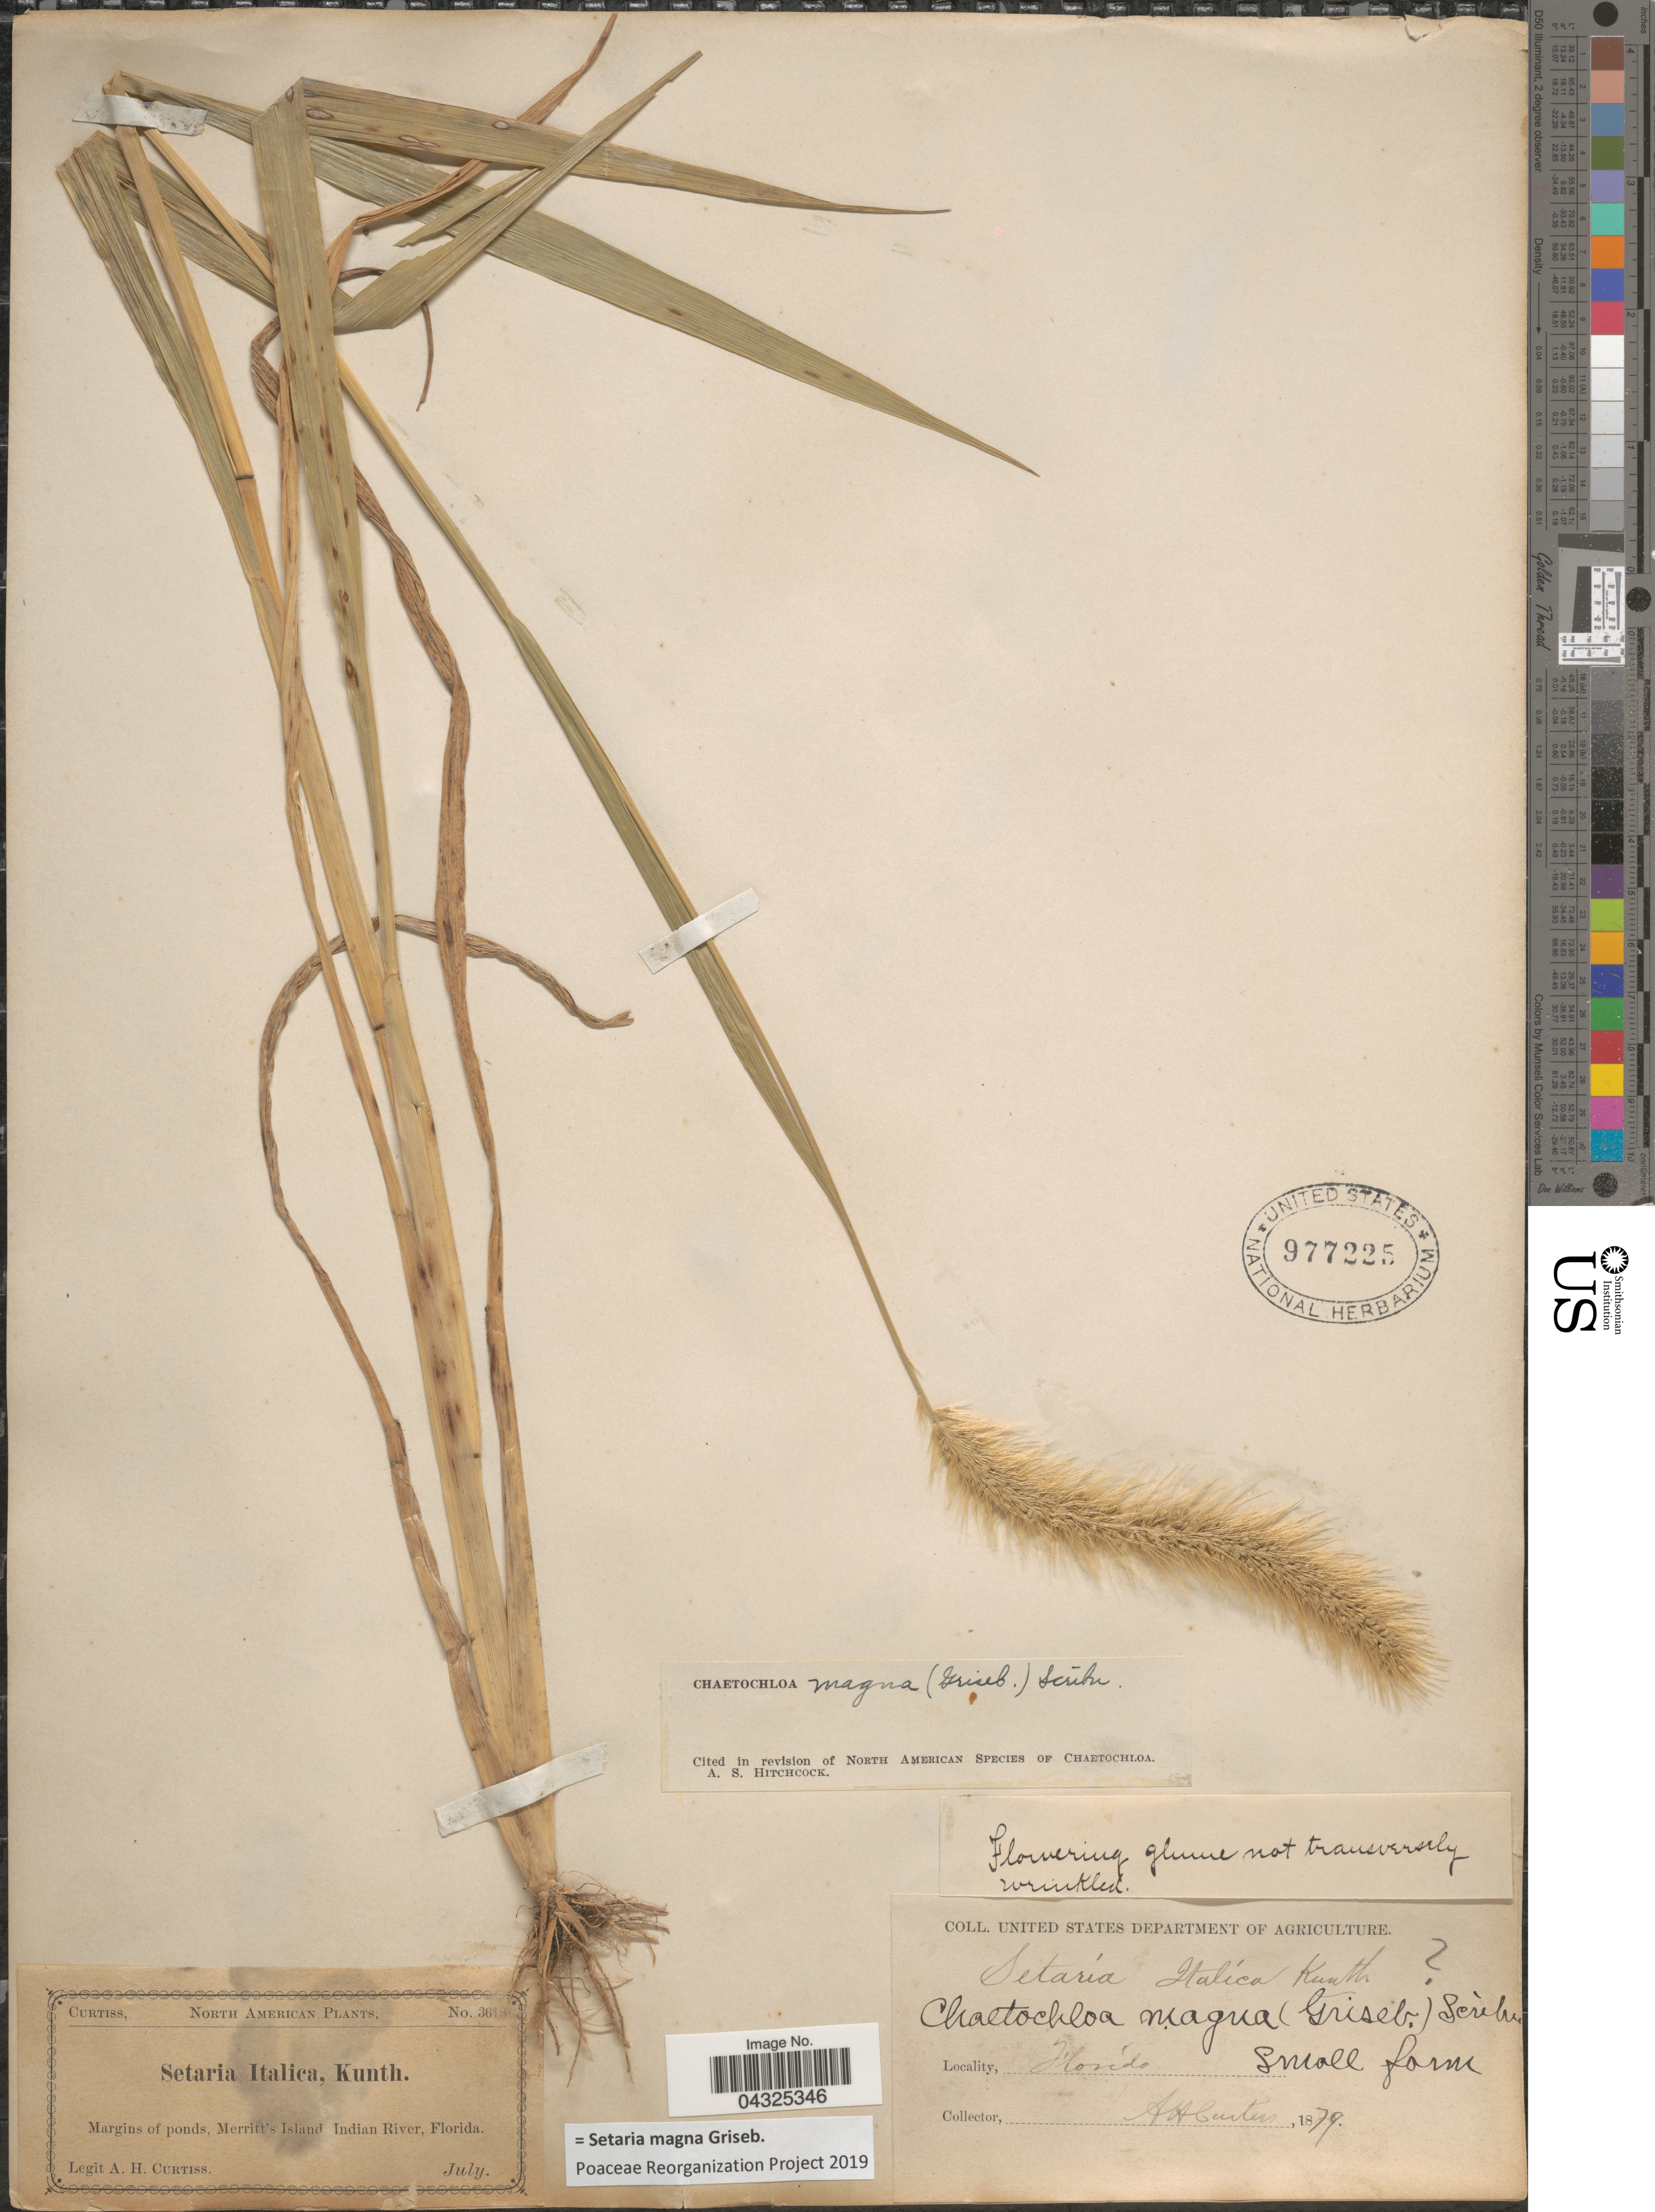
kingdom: Plantae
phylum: Tracheophyta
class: Liliopsida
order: Poales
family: Poaceae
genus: Setaria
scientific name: Setaria magna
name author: Griseb.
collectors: A. H. Curtiss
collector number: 3618*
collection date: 1879-07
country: United States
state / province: Florida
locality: Margin of ponds, Merritt's Island, Indian River.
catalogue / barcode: US 977225